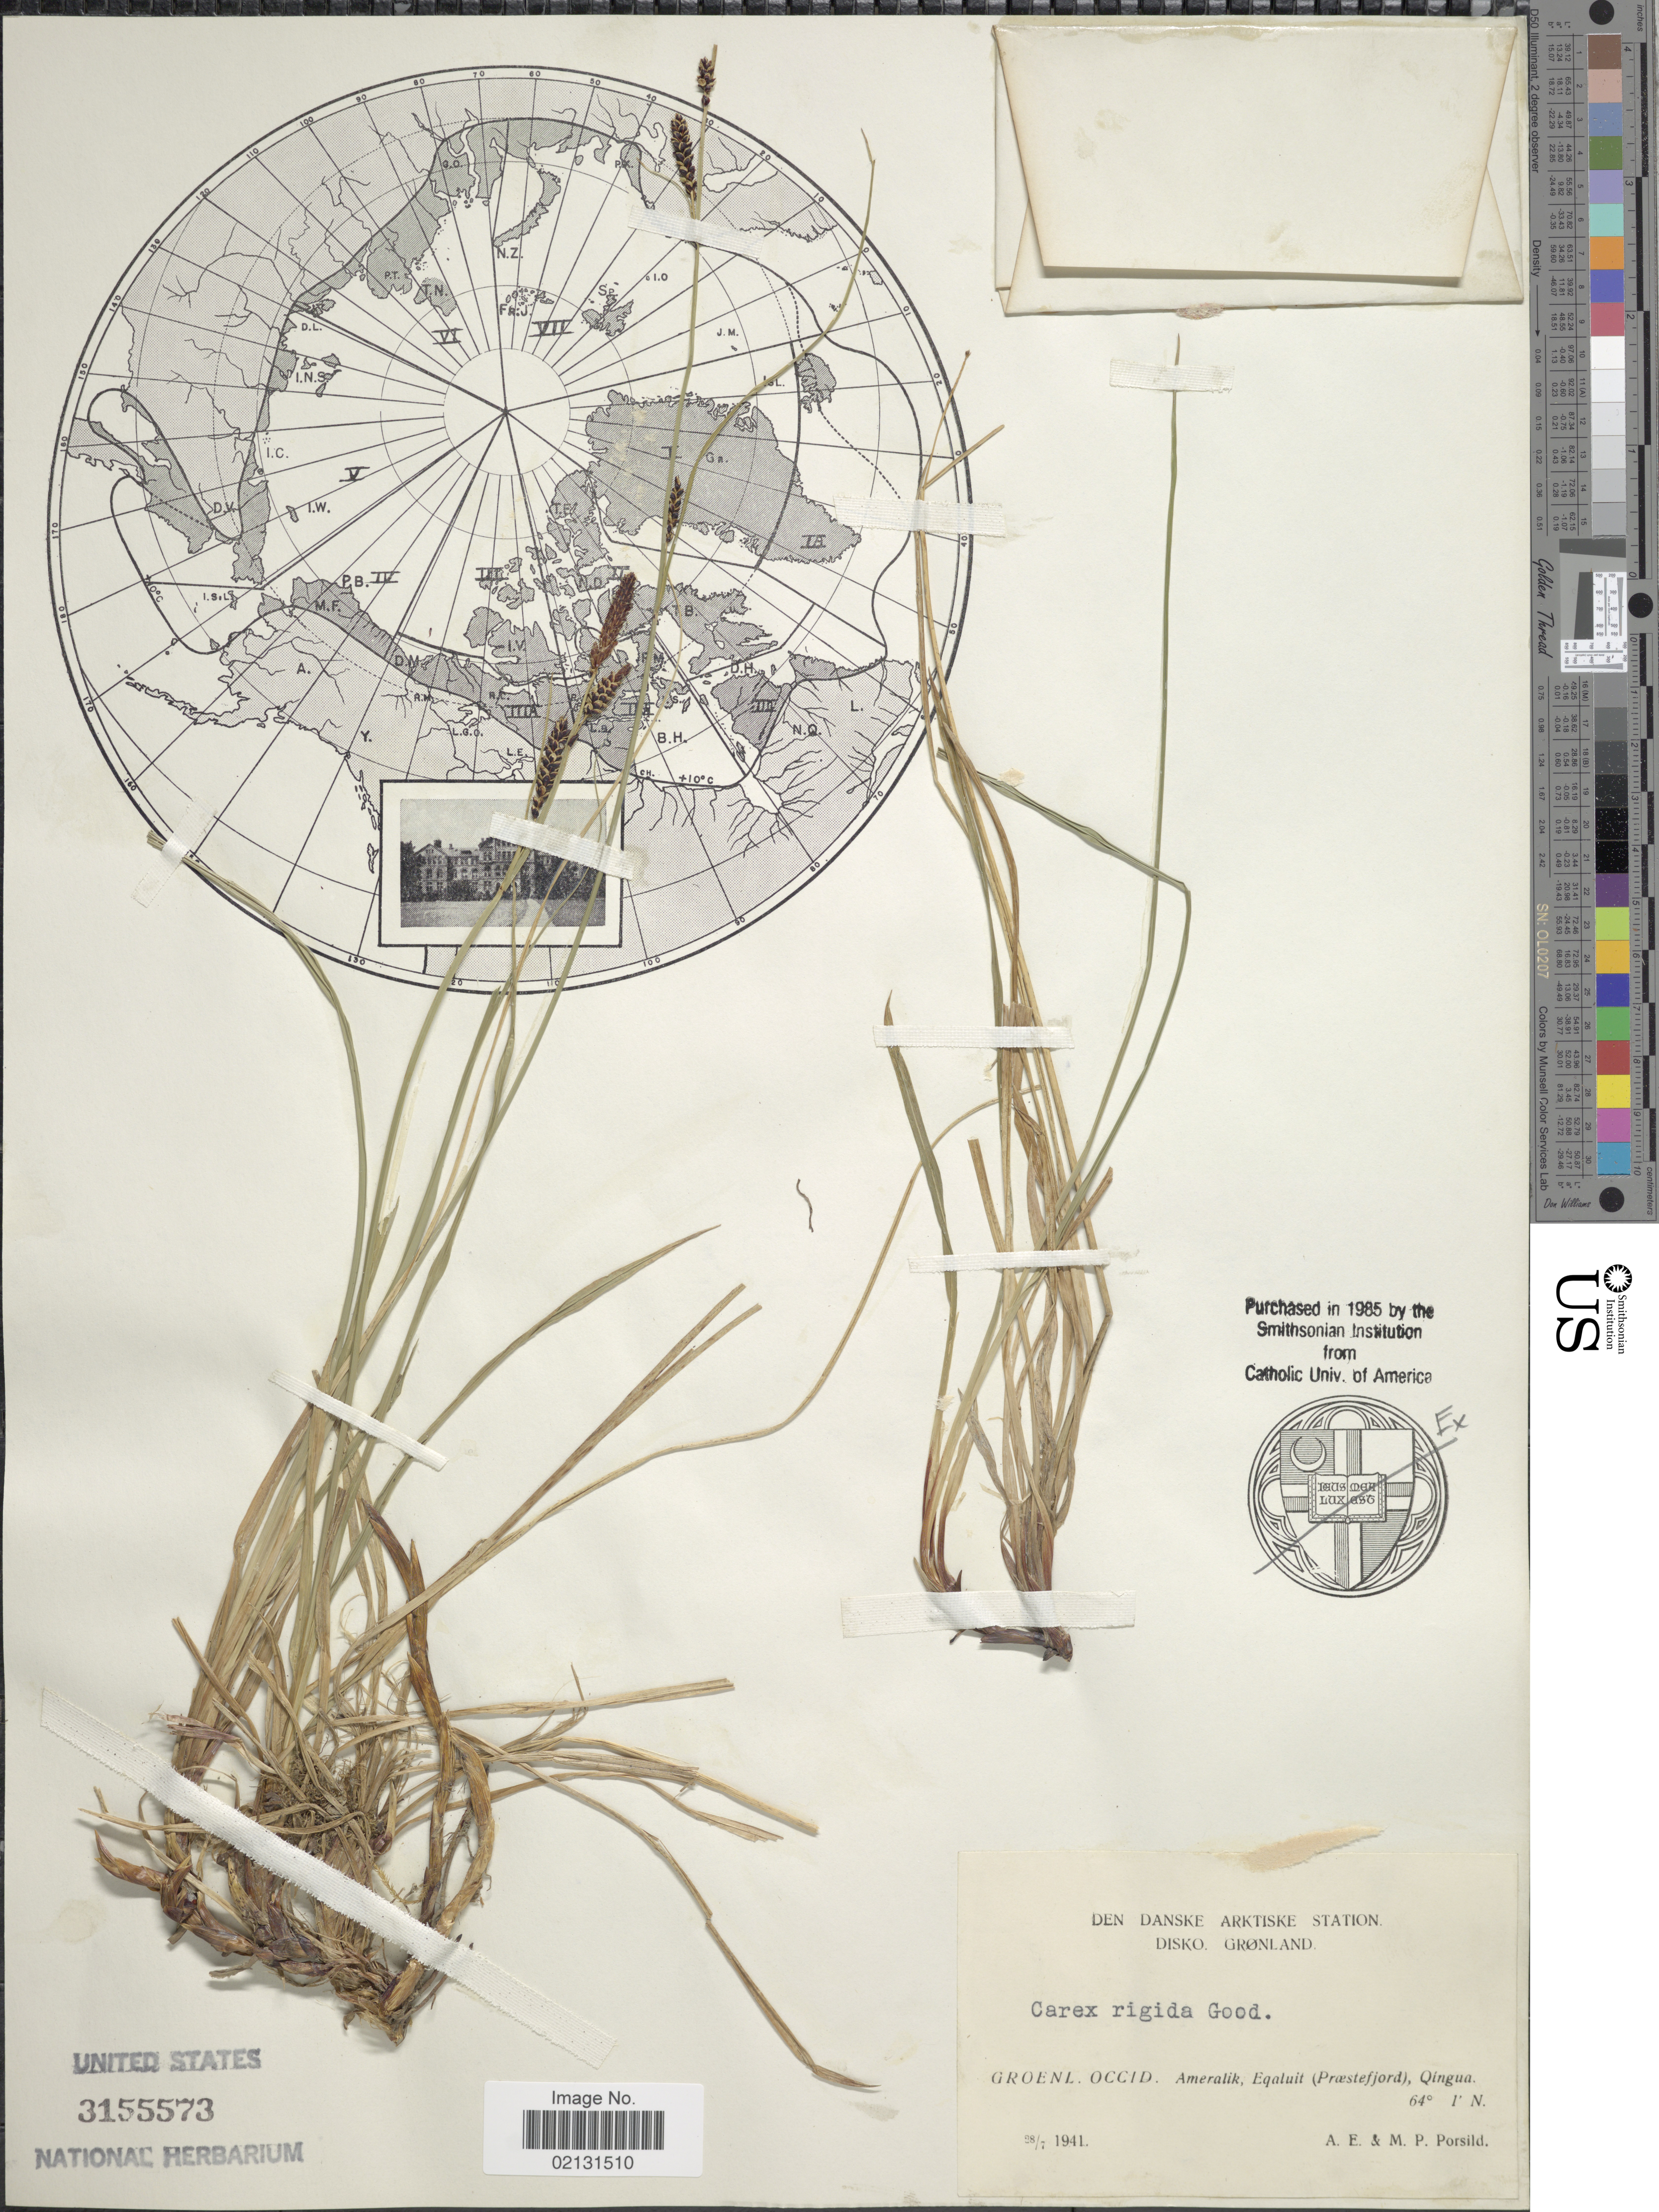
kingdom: Plantae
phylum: Tracheophyta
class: Liliopsida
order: Poales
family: Cyperaceae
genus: Carex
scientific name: Carex bigelowii subsp. bigelowii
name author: Torr. ex Schwein.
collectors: A. E. Porsild & M. P. Porsild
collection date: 1941-07-28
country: Greenland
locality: Den Danske Arktiske Station, Disko. Grønland, Groenl. occid. Ameralik, Egaluit (Praestefjord), Qingua.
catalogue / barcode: US 3155573